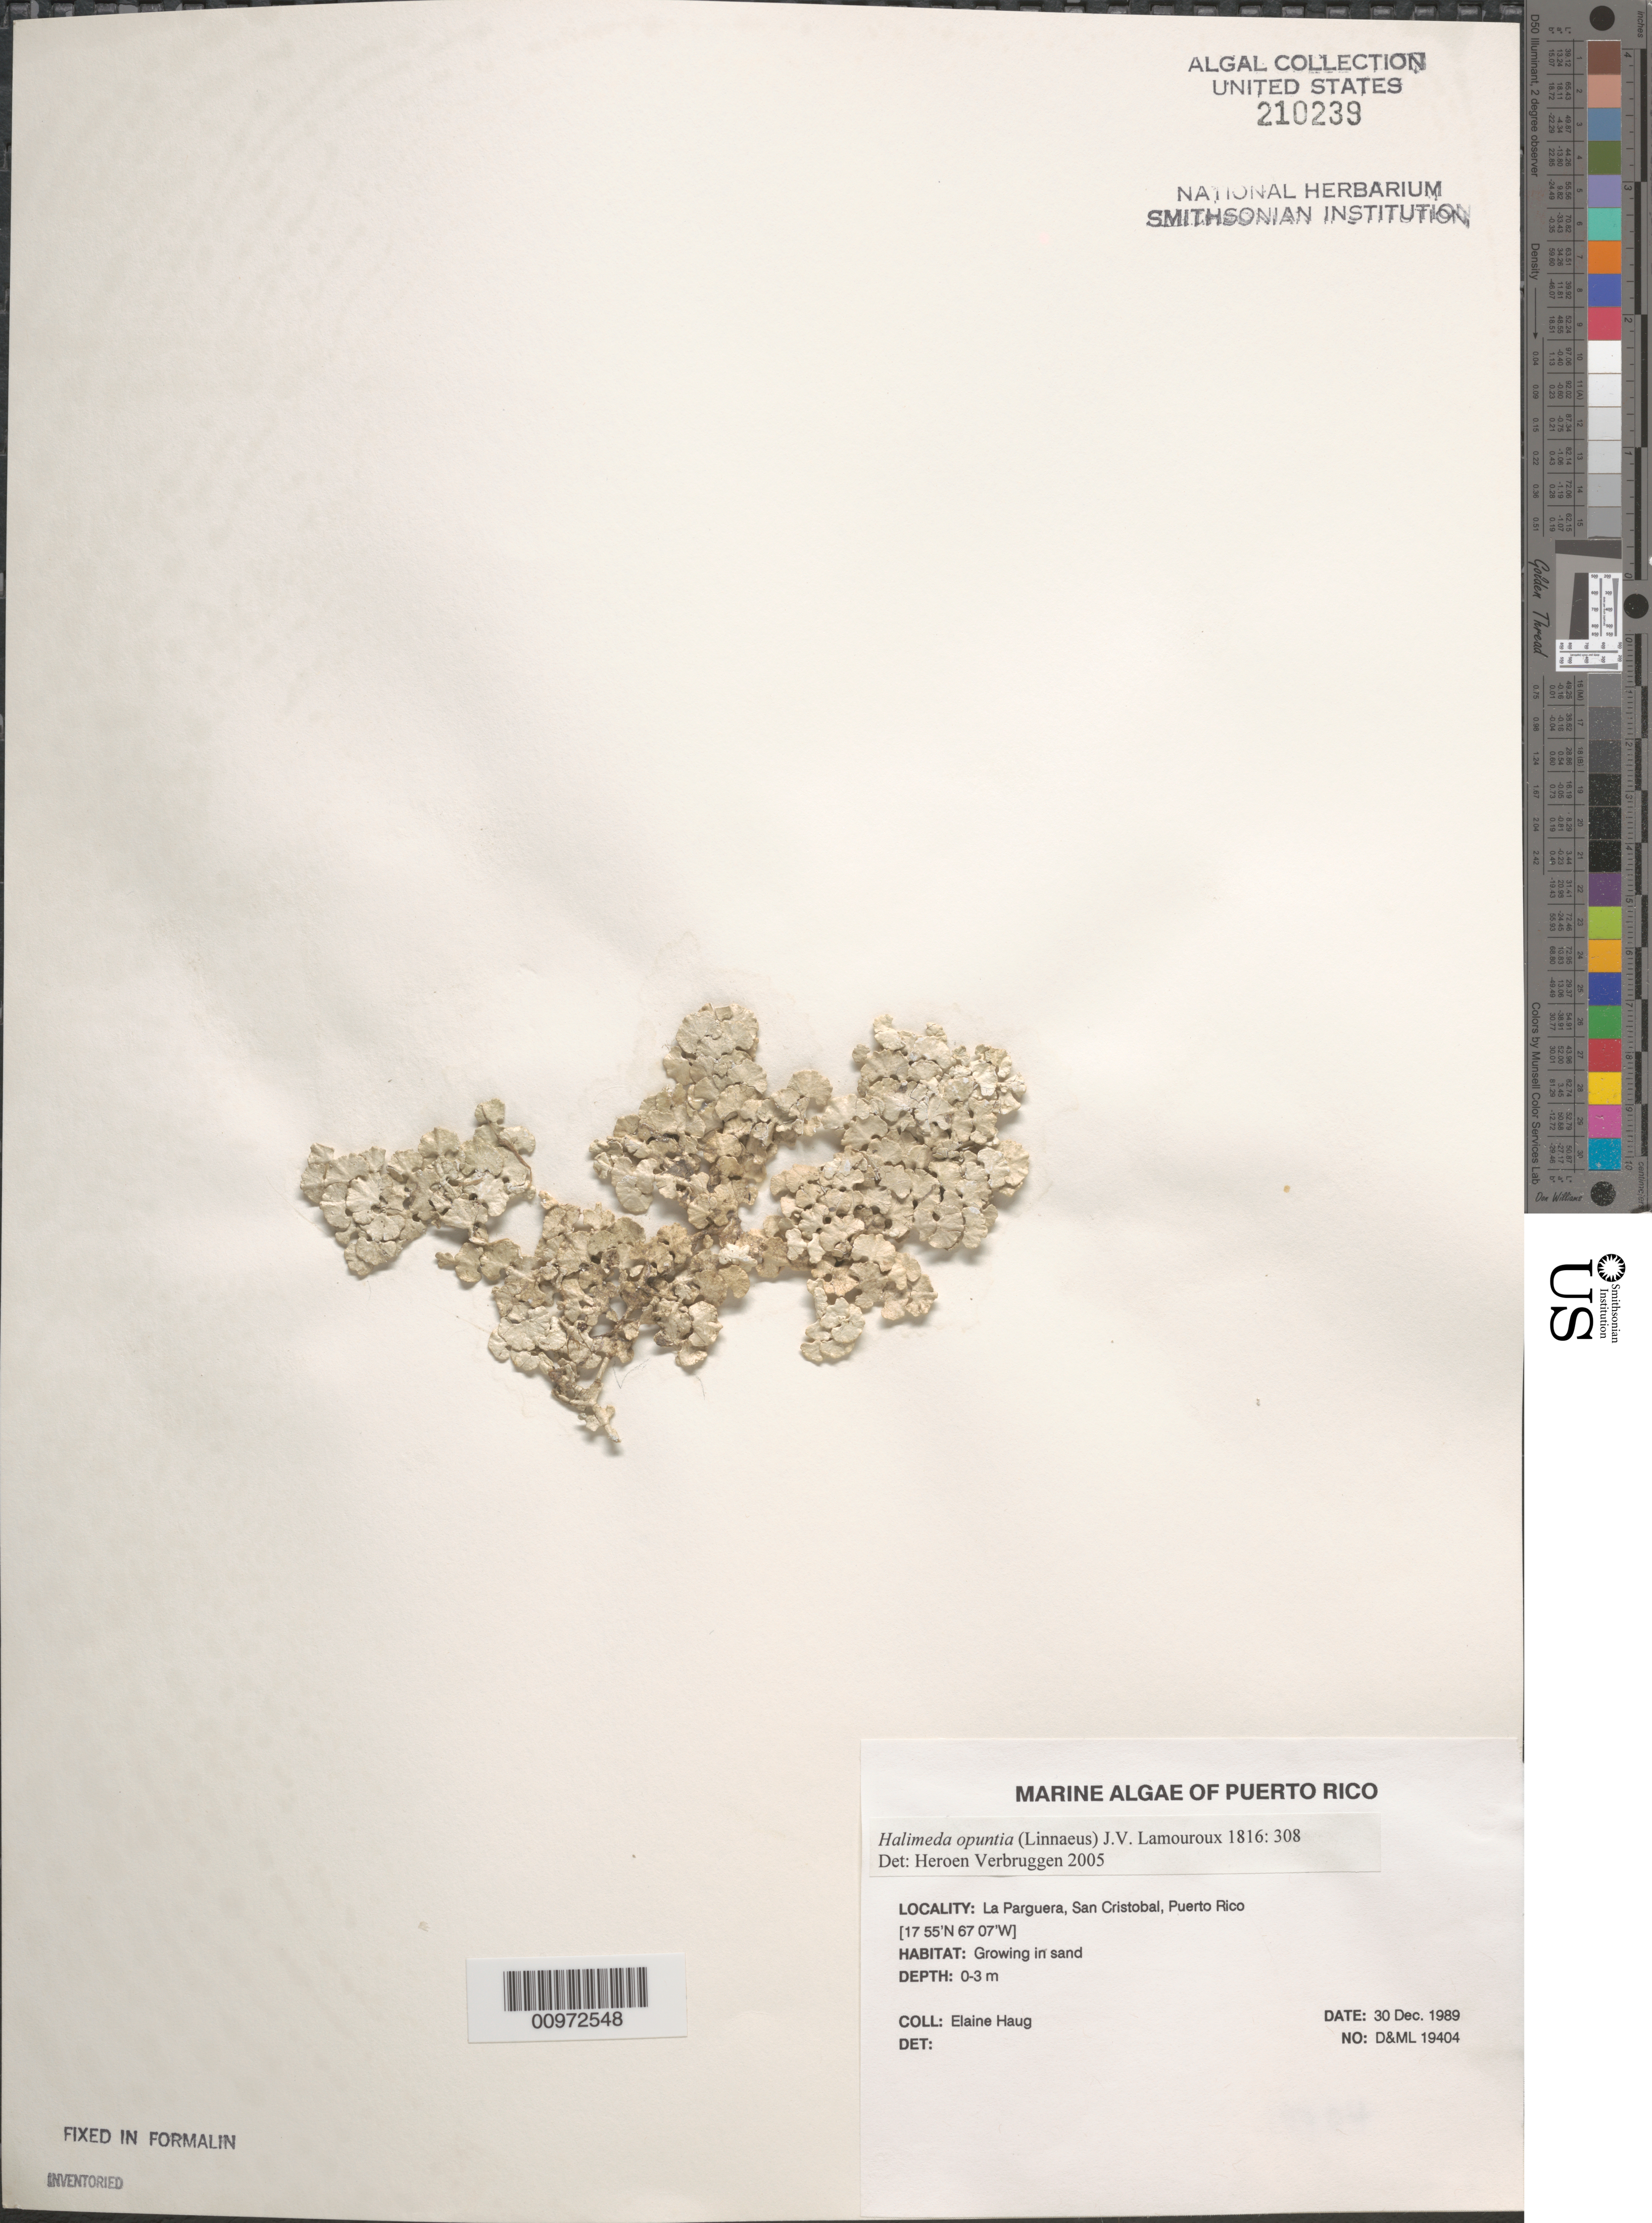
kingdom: Plantae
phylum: Chlorophyta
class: Ulvophyceae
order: Bryopsidales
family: Halimedaceae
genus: Halimeda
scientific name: Halimeda opuntia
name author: (L.) J.V.Lamouroux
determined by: Verbruggen, H.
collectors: E. Haug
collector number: D&ML 19403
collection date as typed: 30 Dec 1989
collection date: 1989-12-30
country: Puerto Rico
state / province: Lajas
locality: La Parguera, San Cristobal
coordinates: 17 55'N, 67 07'W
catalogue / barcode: US 210239